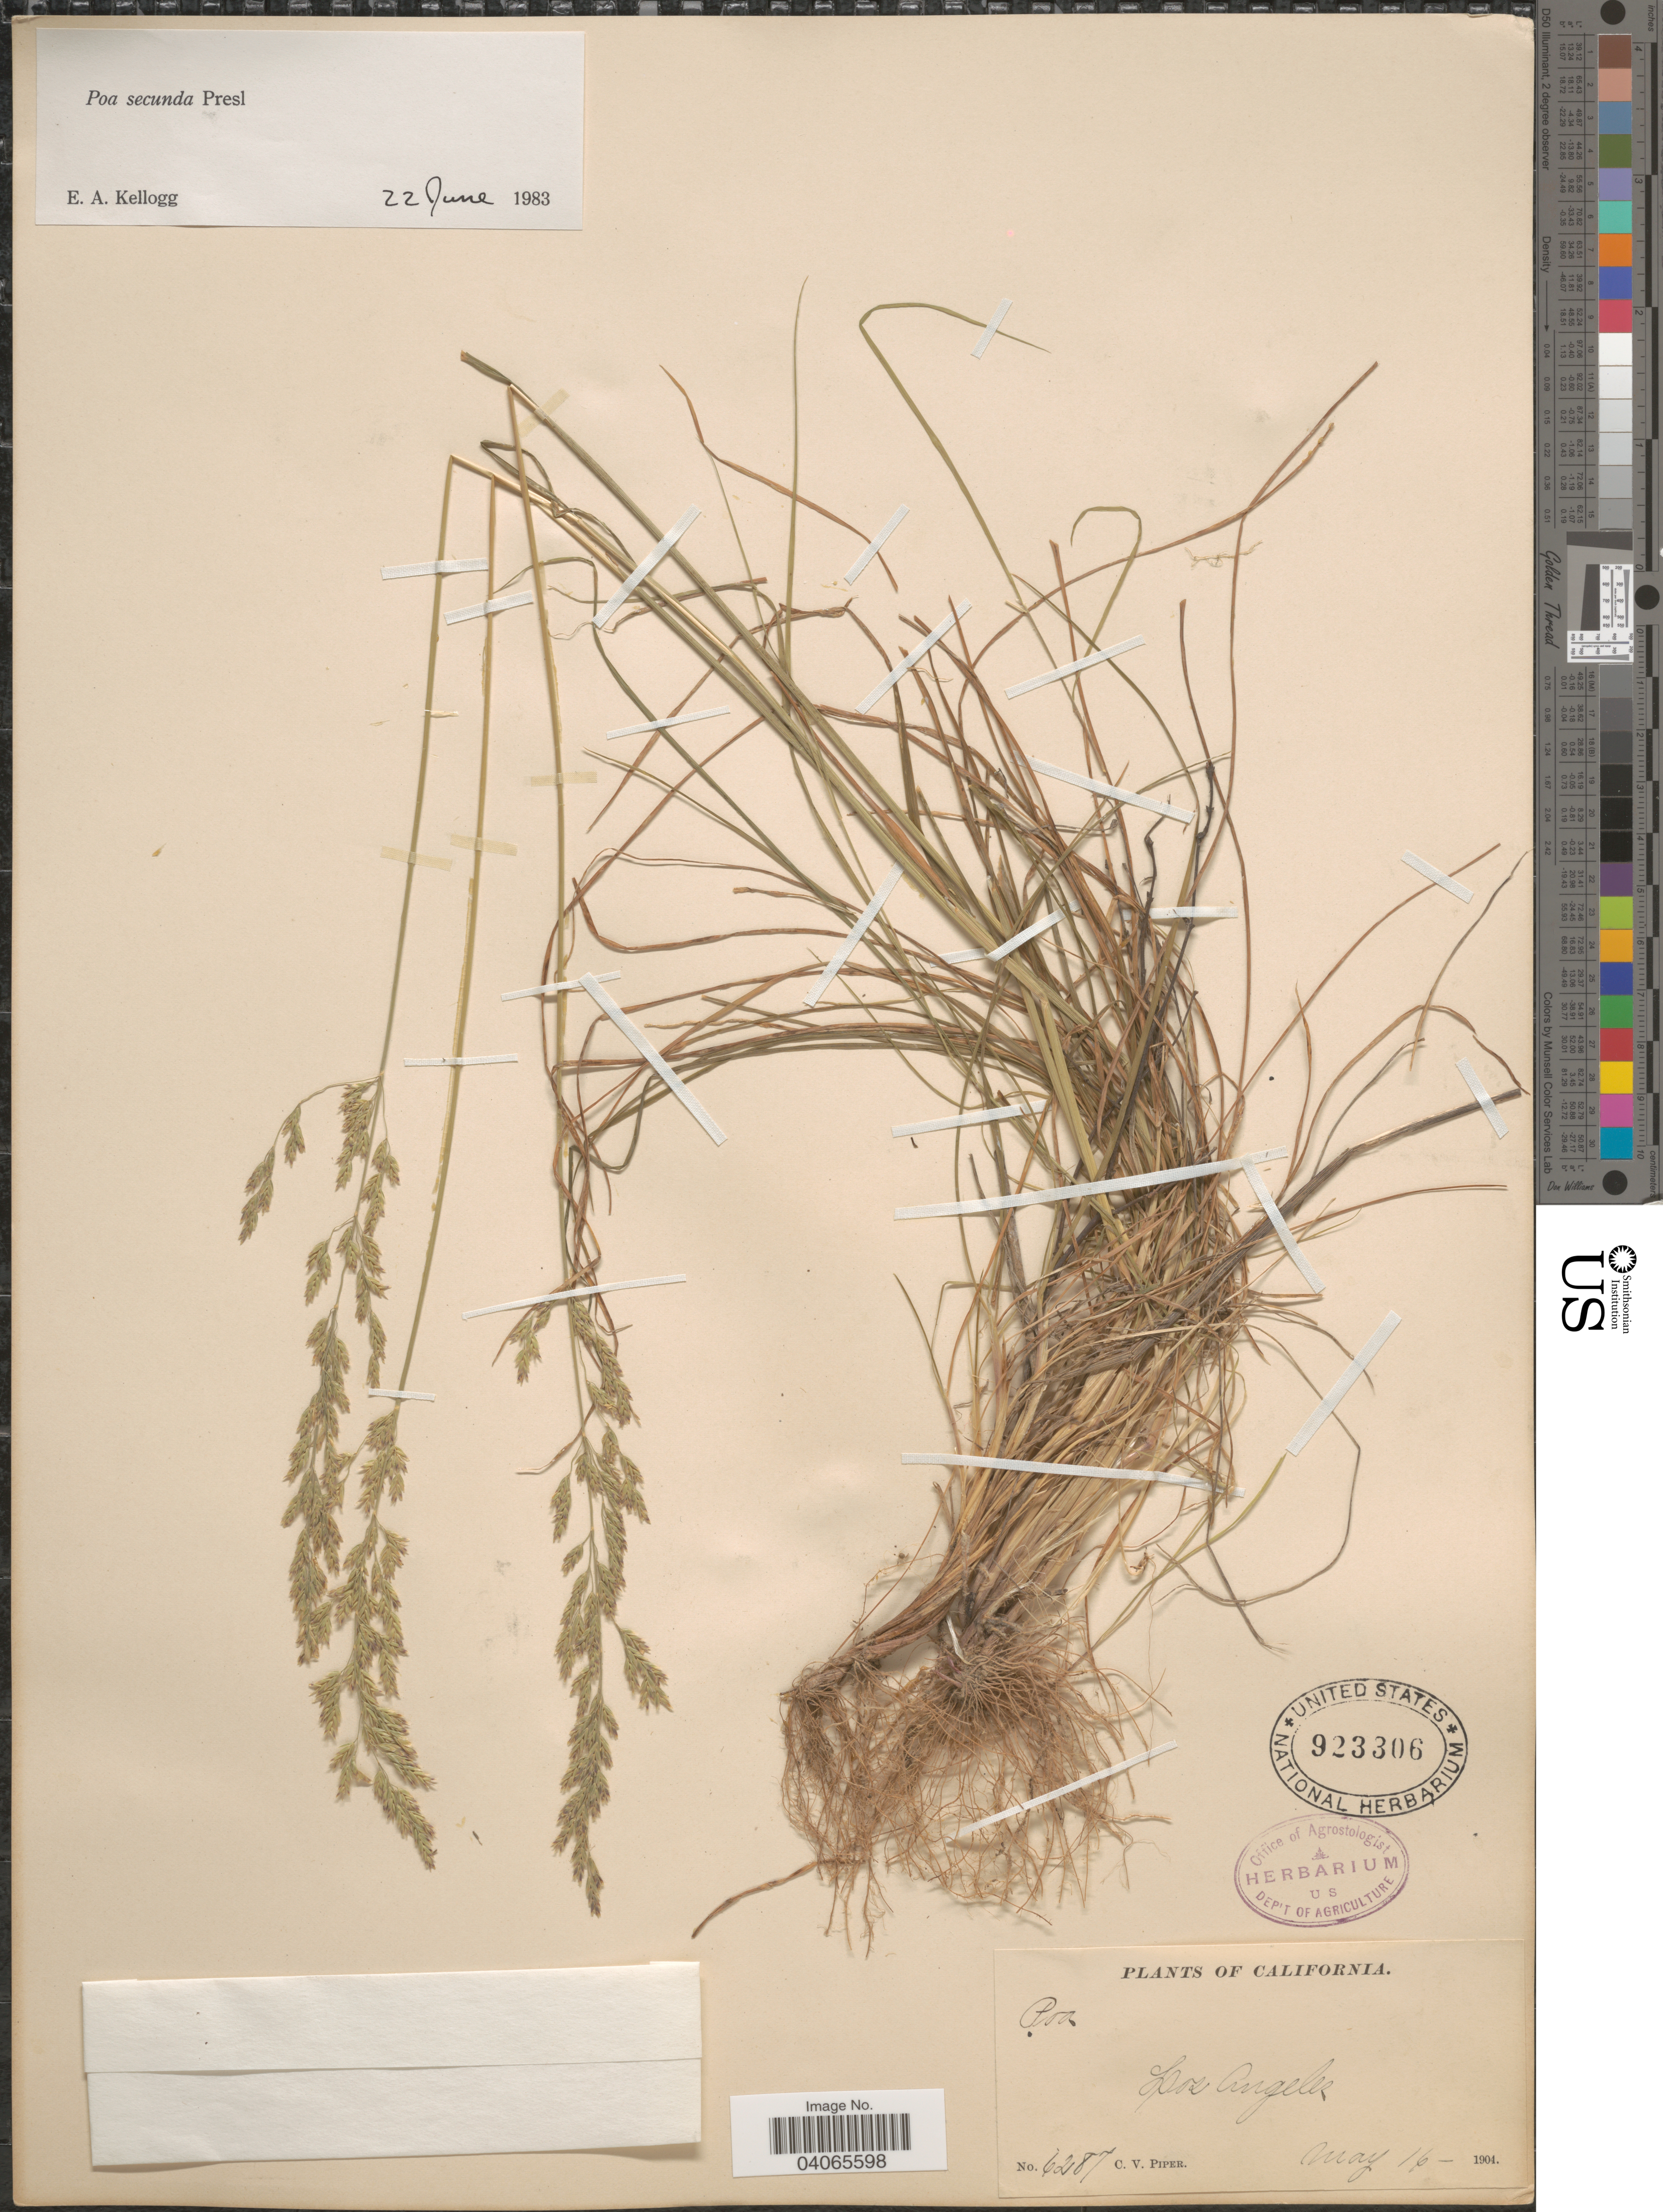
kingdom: Plantae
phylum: Tracheophyta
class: Liliopsida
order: Poales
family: Poaceae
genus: Poa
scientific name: Poa secunda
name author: J. Presl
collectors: C. V. Piper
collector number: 6287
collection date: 1904-05-16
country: United States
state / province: California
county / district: Los Angeles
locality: Los Angeles.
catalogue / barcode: US 923306